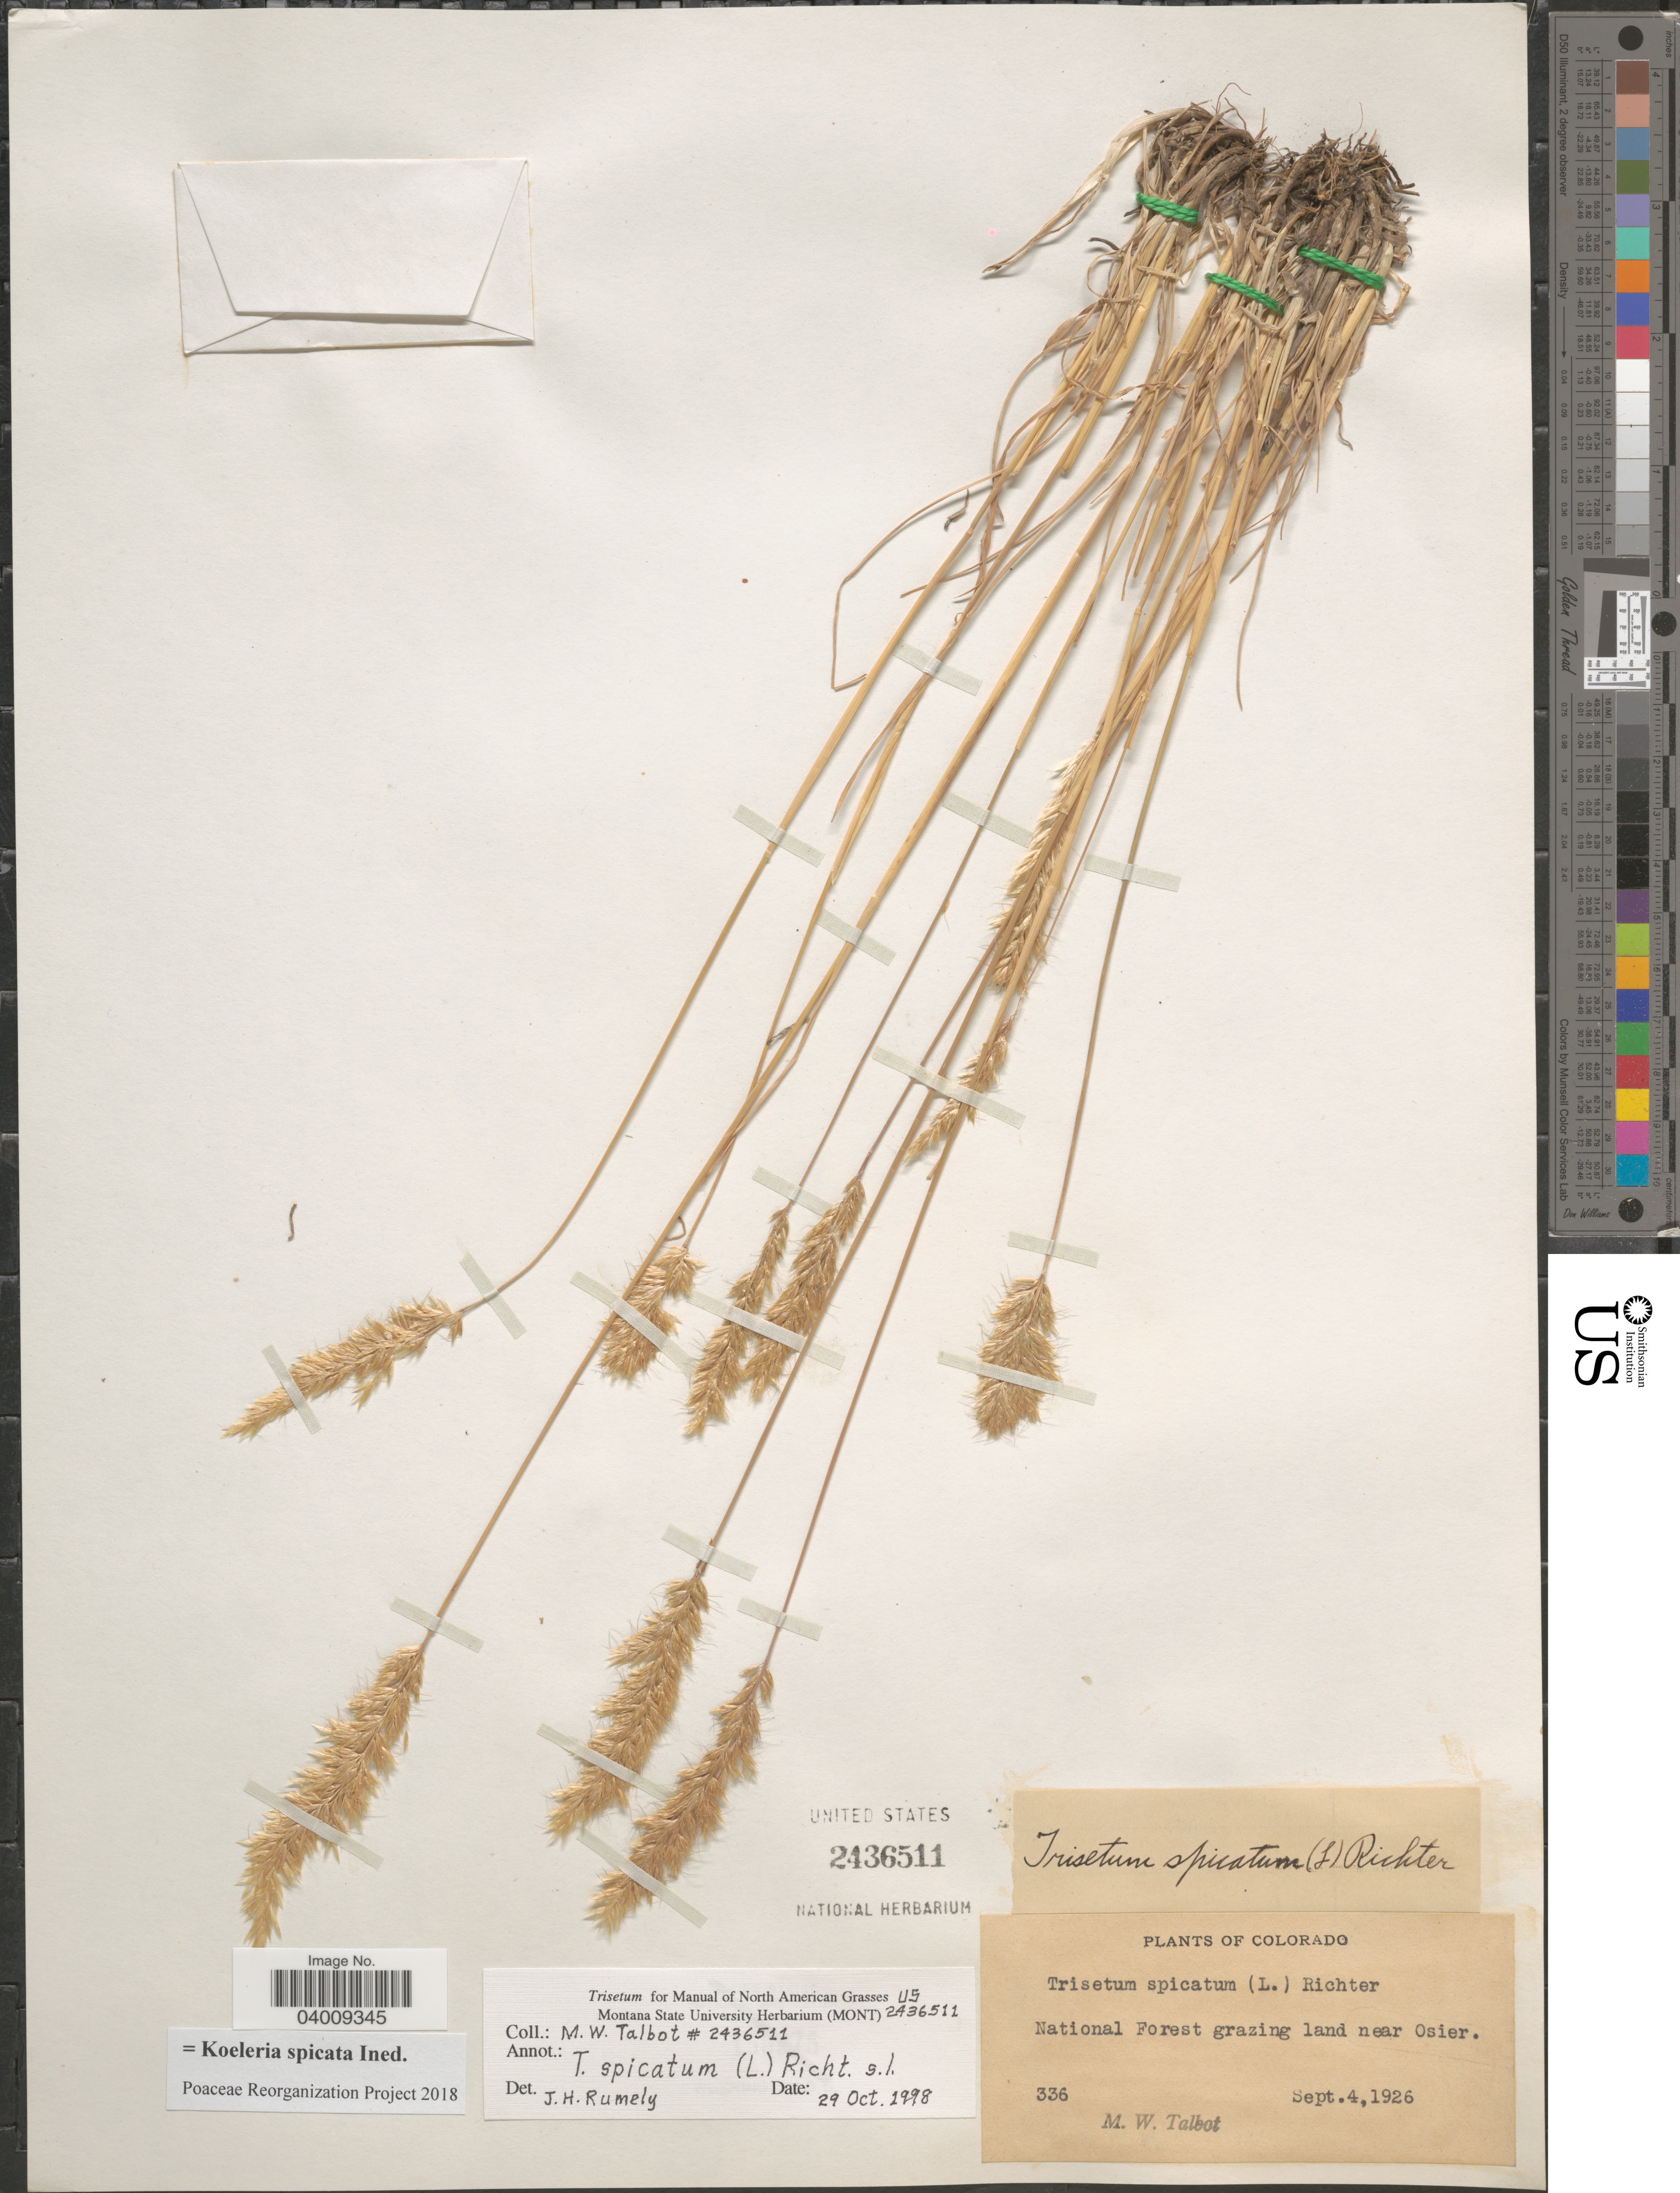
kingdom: Plantae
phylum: Tracheophyta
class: Liliopsida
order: Poales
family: Poaceae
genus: Koeleria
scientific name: Koeleria spicata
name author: (L.) Barberá et al.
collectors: M. Talbot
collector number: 336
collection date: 1926-09-04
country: United States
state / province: Colorado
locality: National Forest grazing land near Osier.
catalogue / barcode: US 2436511